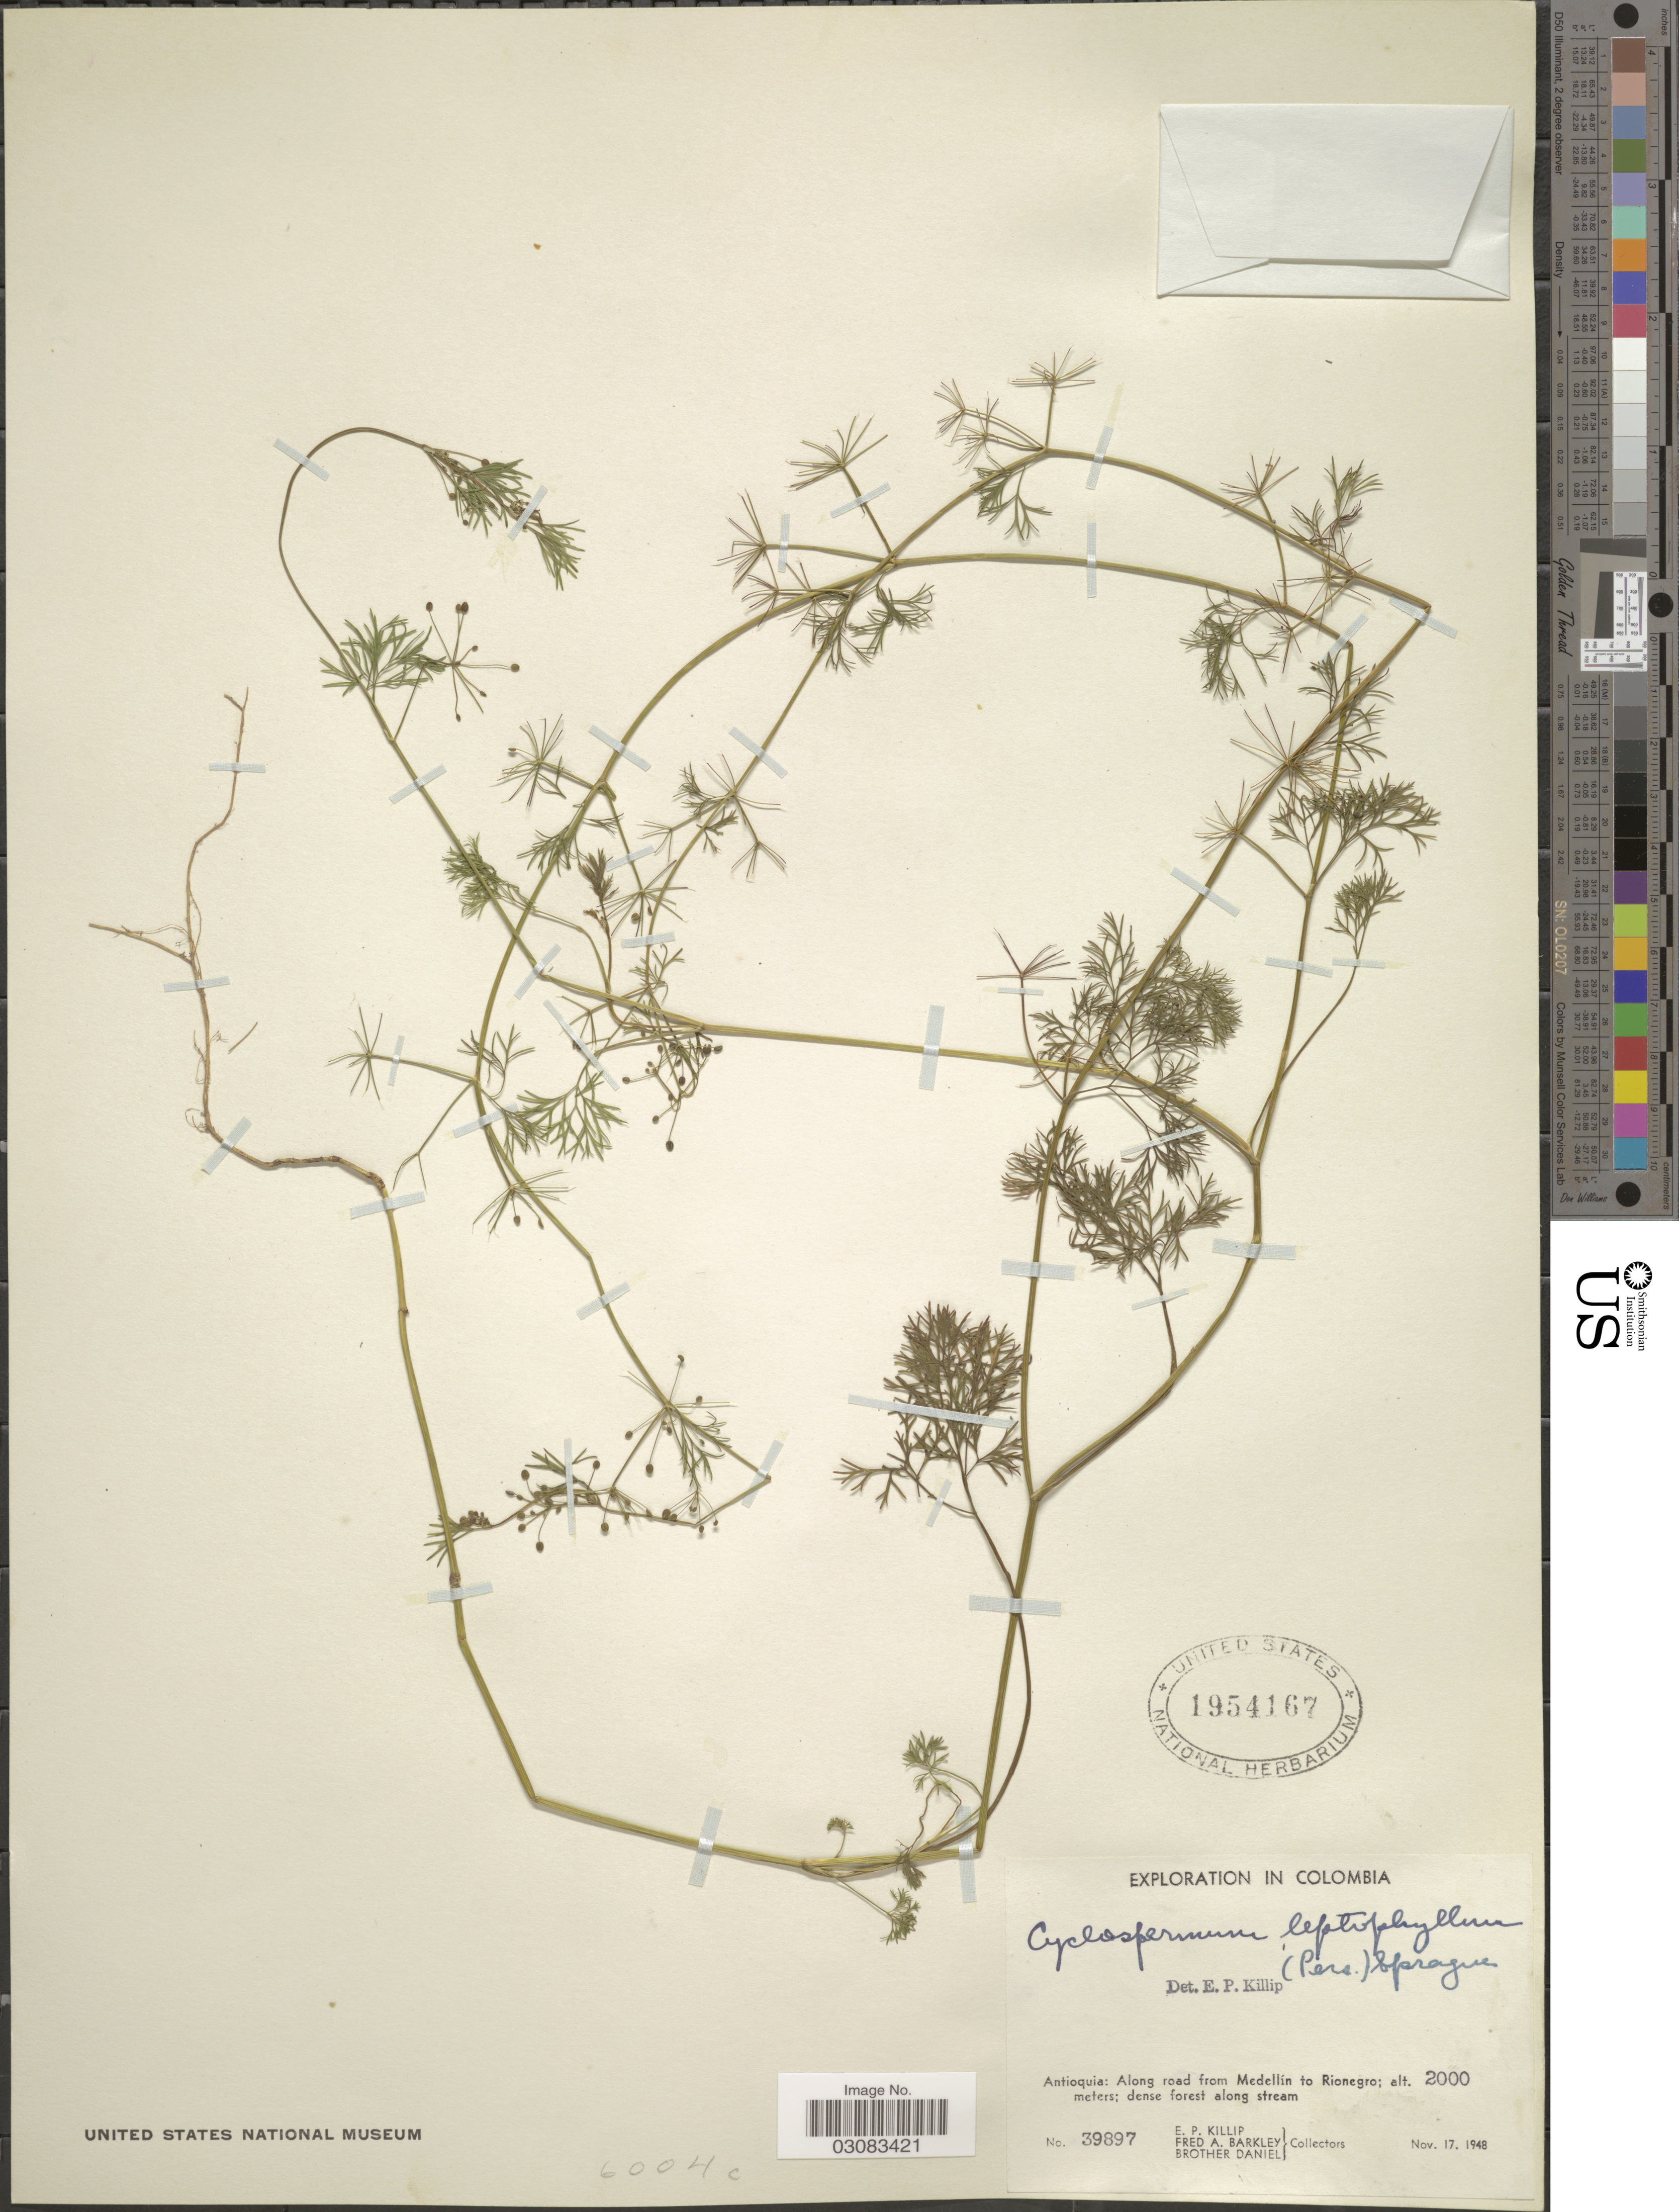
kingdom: Plantae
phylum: Tracheophyta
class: Magnoliopsida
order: Apiales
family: Apiaceae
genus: Cyclospermum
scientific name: Cyclospermum leptophyllum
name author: (Pers.) Sprague ex Britton & P. Wilson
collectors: E. P. Killip, F. A. Barkley & Bro. Daniel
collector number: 39897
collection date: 1948-11-17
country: Colombia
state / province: Antioquia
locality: Along road from Medellín to Rionegro.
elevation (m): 2000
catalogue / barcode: US 1954167